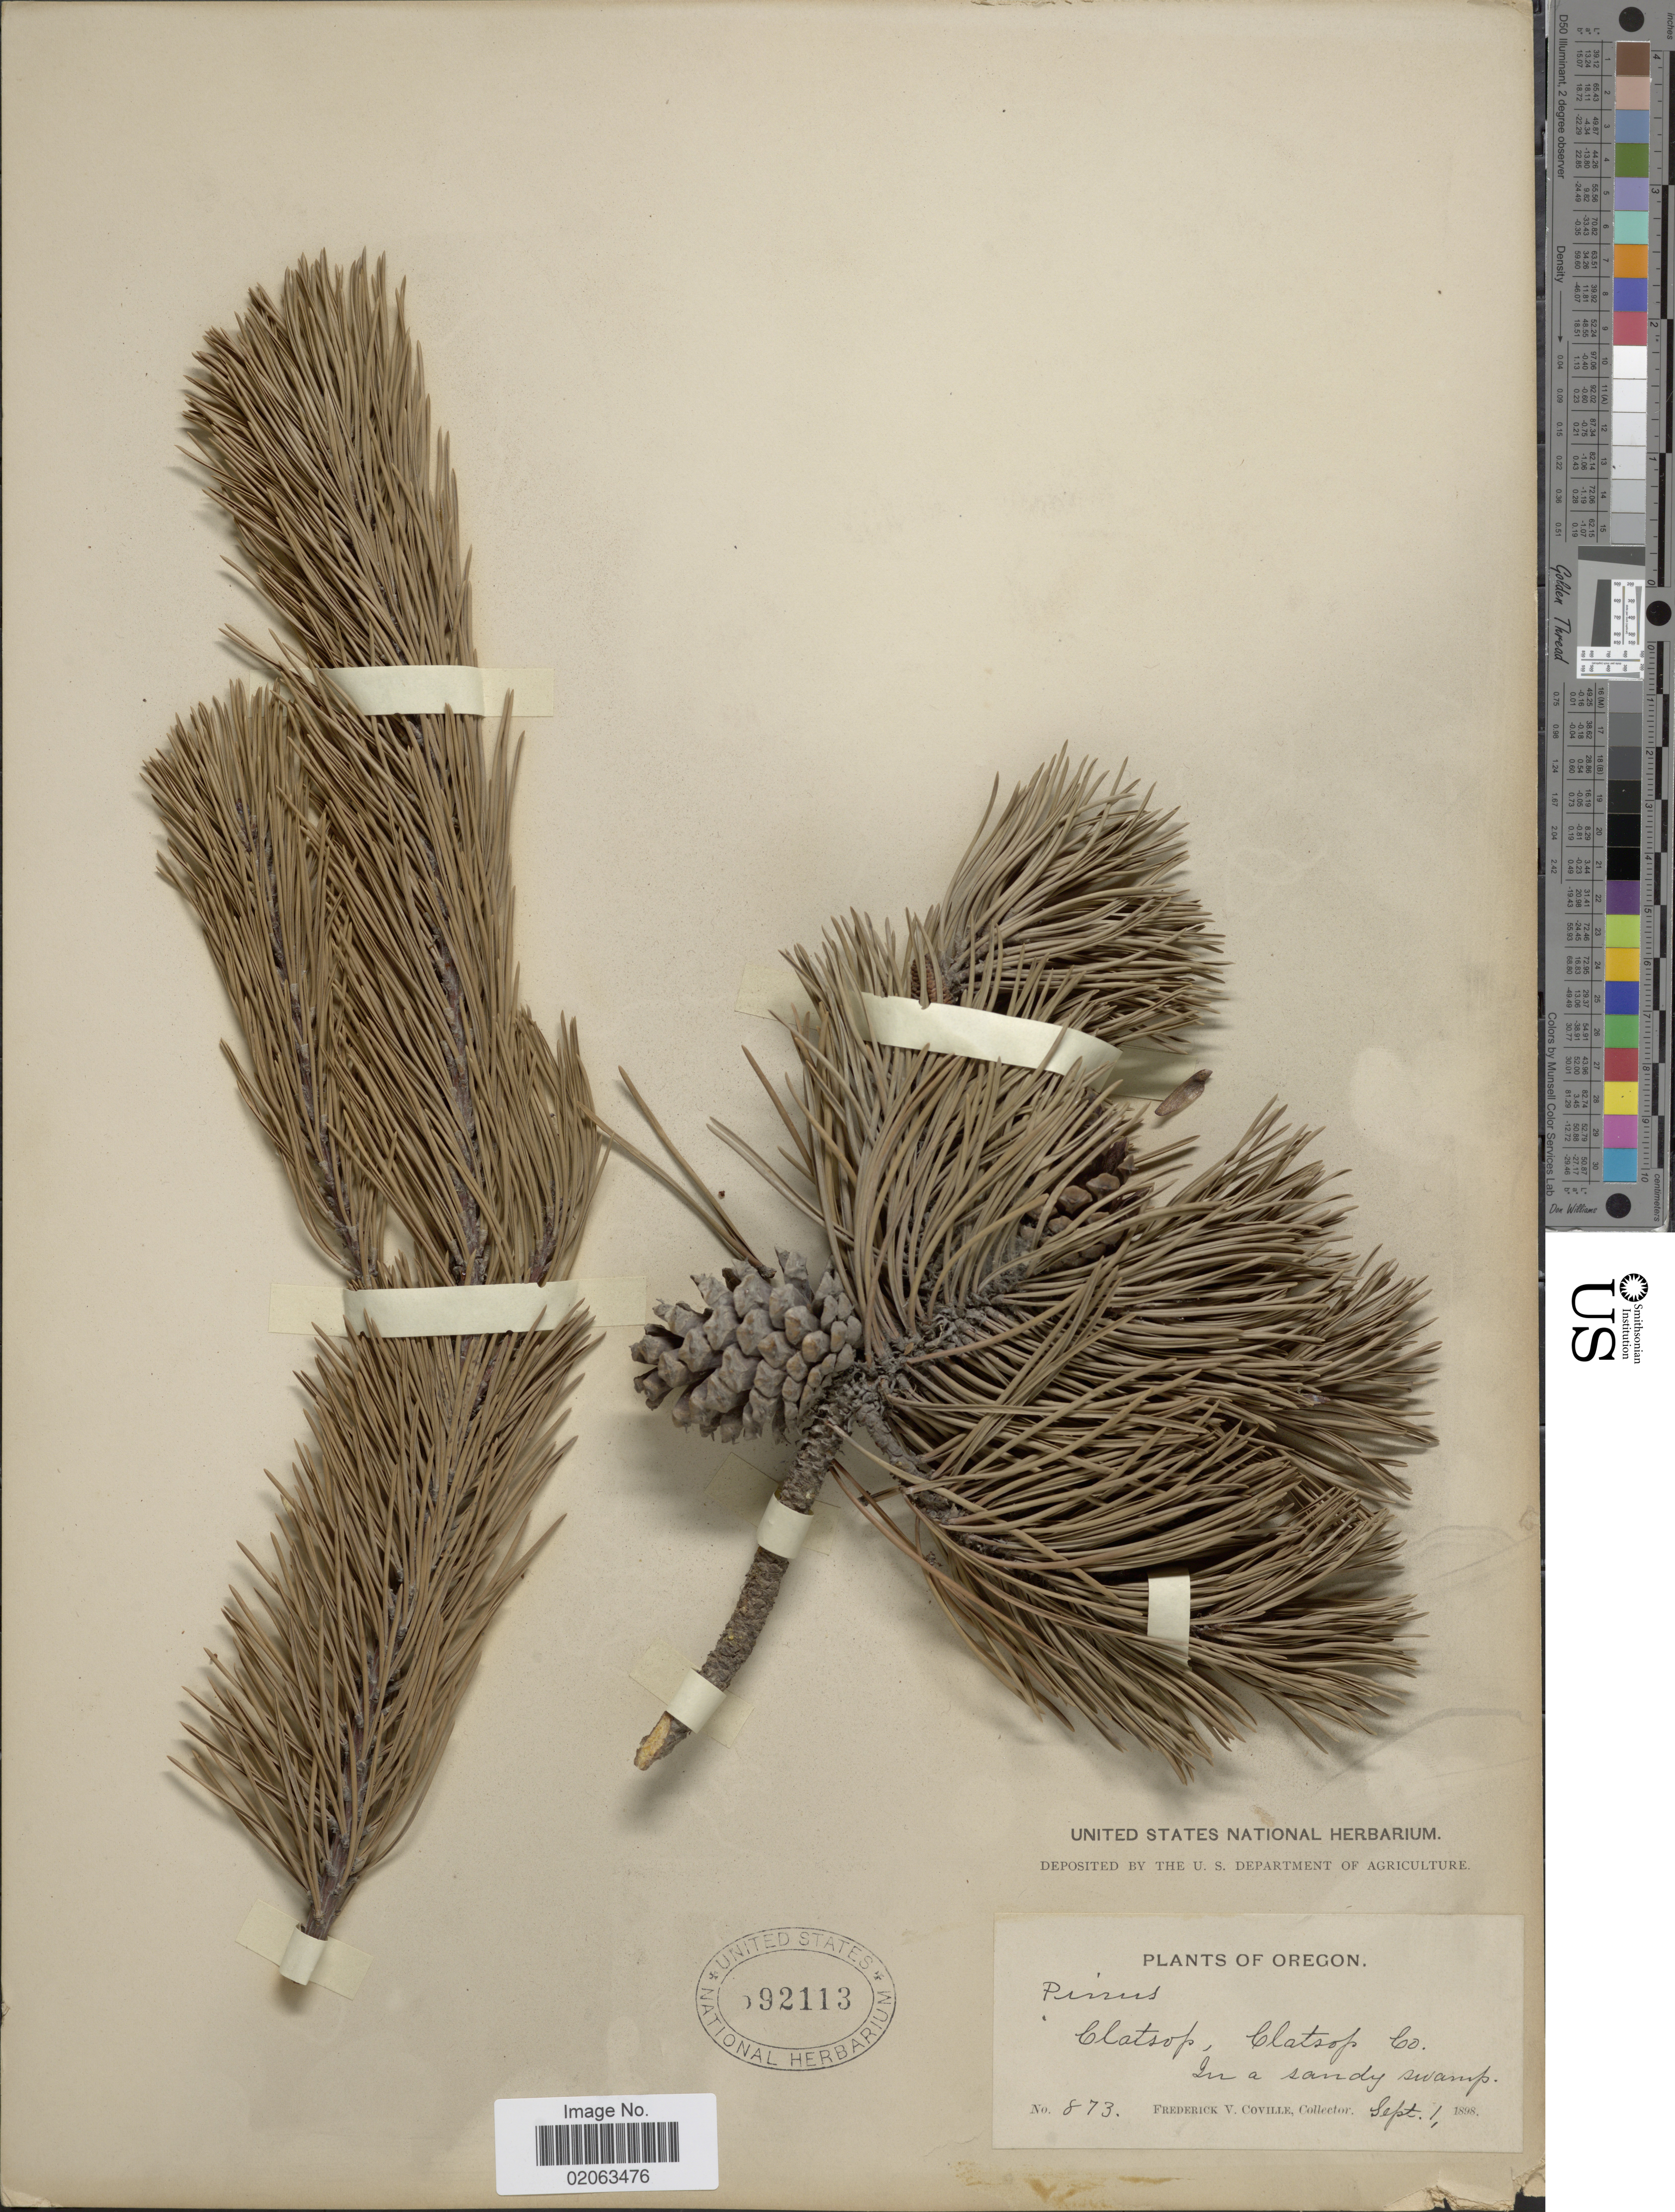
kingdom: Plantae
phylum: Tracheophyta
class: Pinopsida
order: Pinales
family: Pinaceae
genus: Pinus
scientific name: Pinus contorta var. contorta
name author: Douglas ex Loudon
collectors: F. V. Coville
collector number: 873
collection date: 1898-09-01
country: United States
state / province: Oregon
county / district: Clatsop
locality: Oregon. Clatsop, Clatsop Co. In a sandy swamp.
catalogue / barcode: US 592113